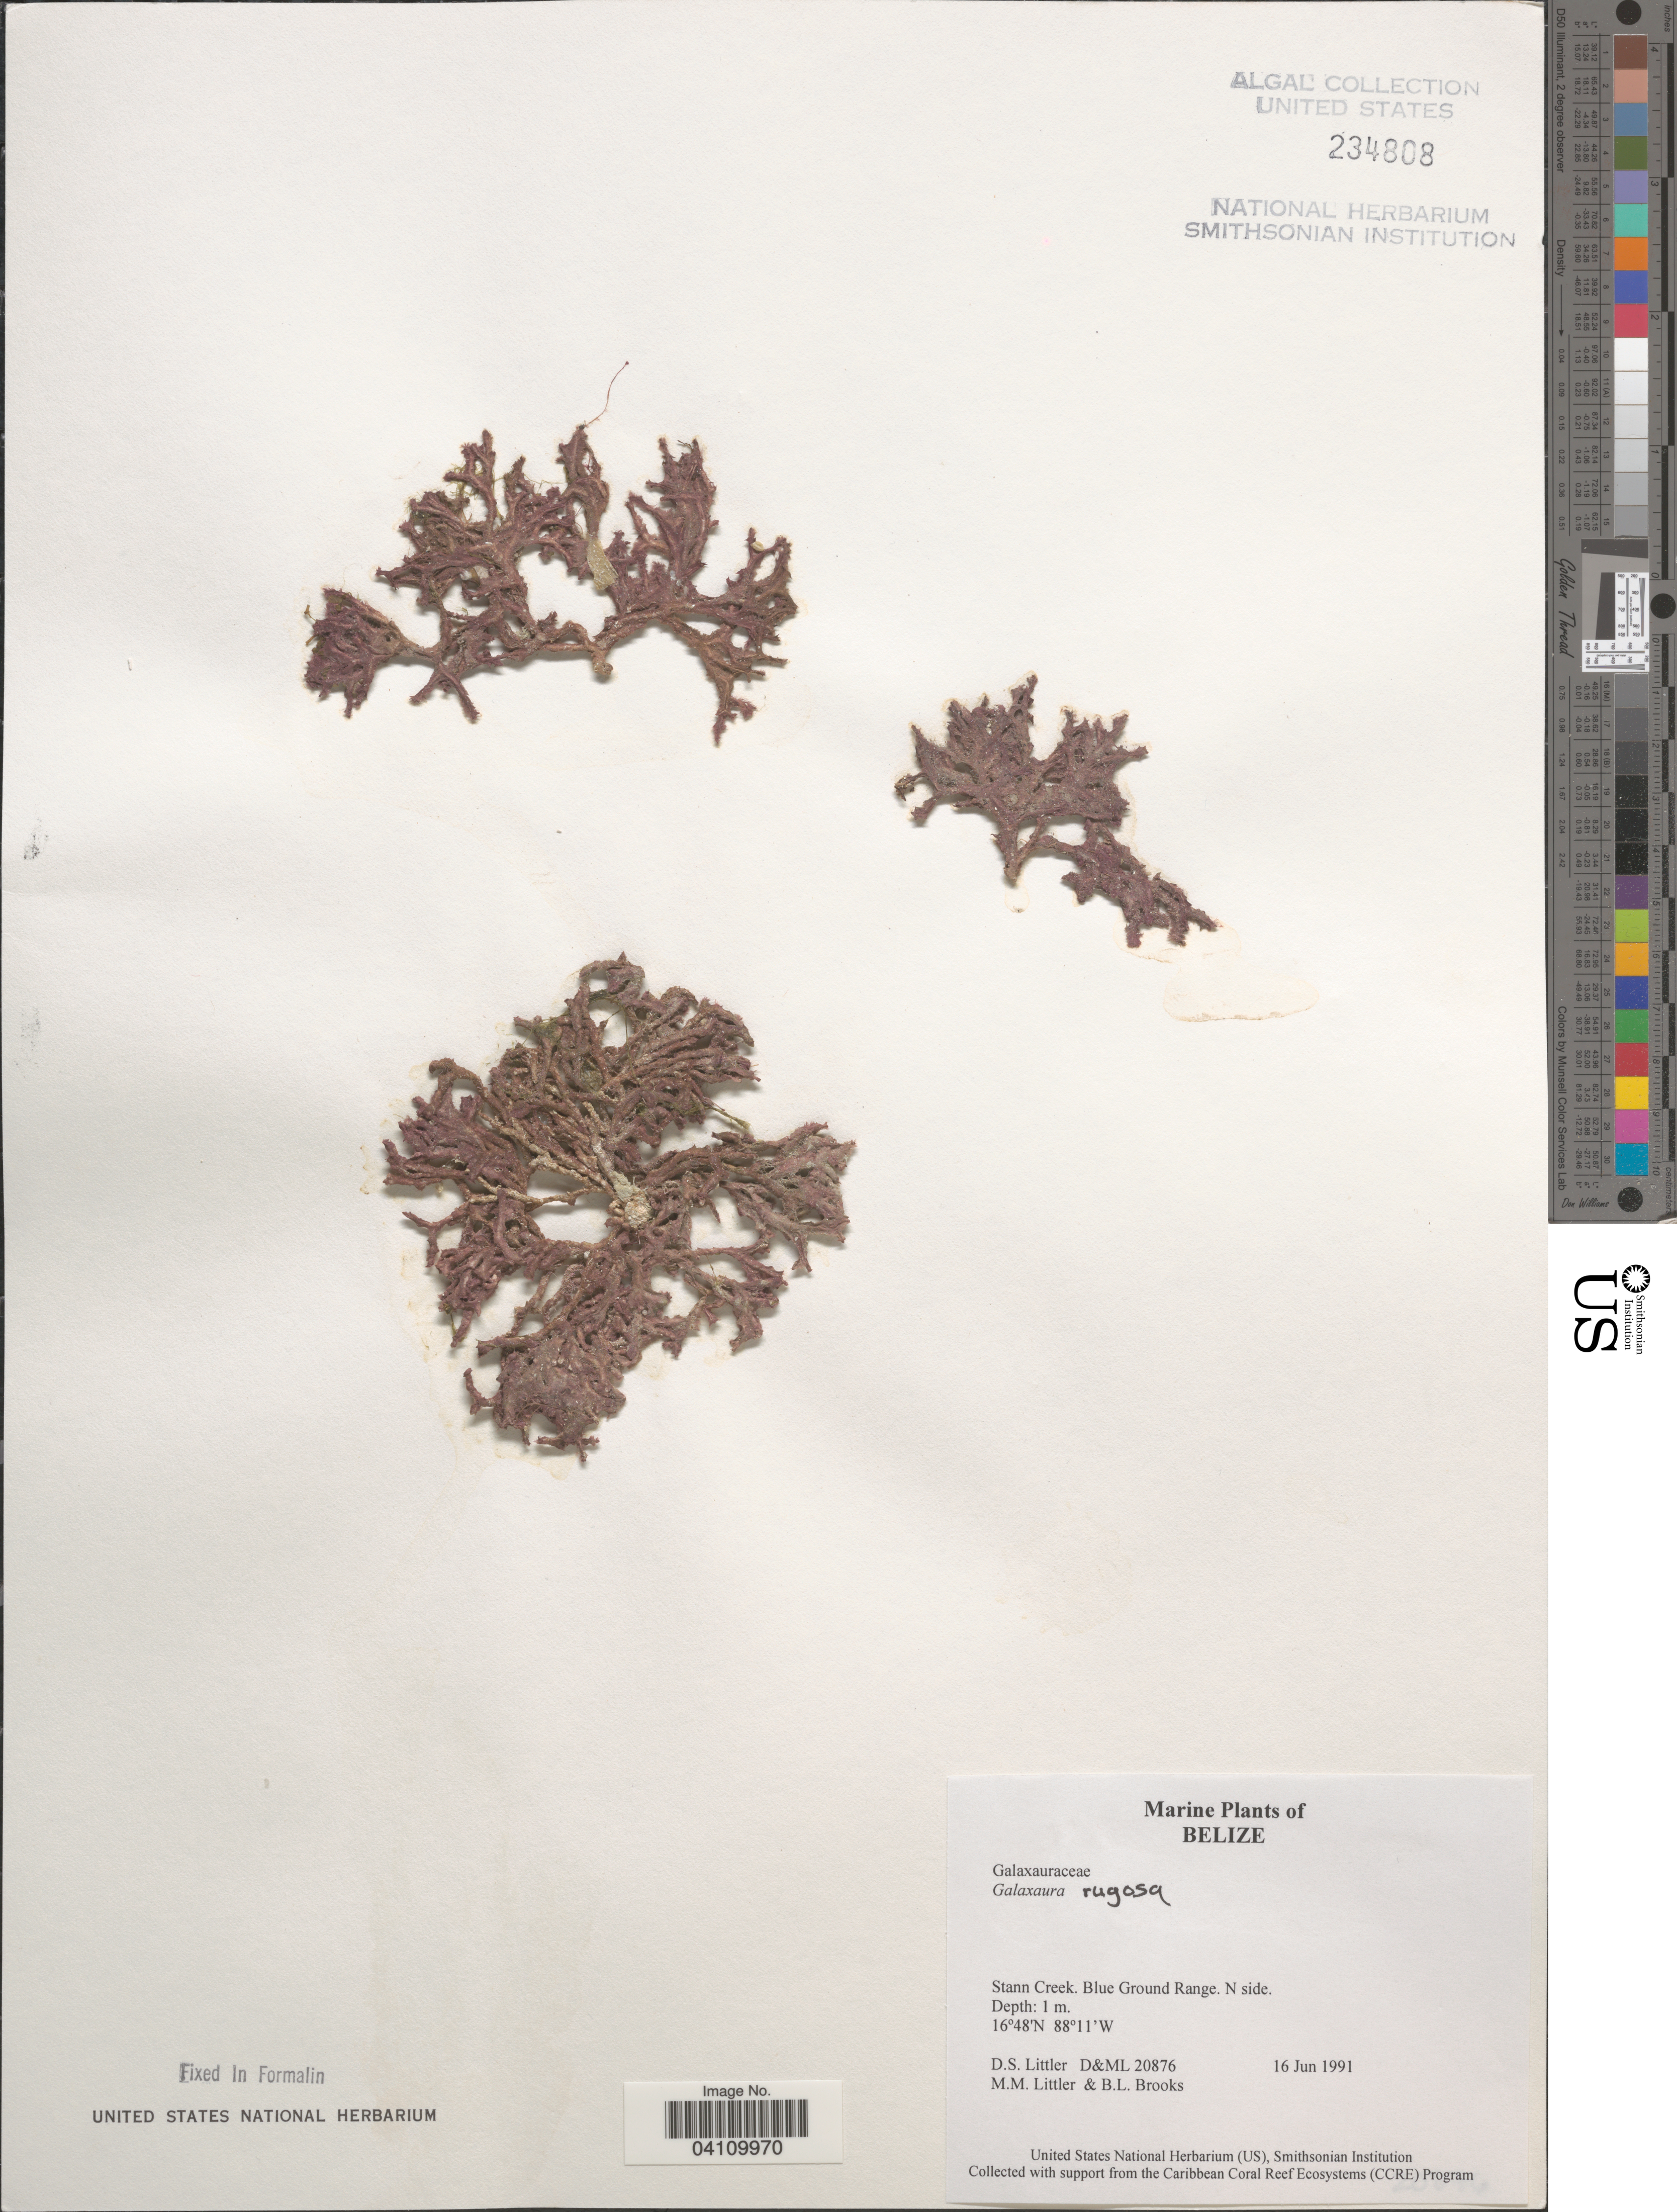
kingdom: Plantae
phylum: Rhodophyta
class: Florideophyceae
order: Nemaliales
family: Galaxauraceae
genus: Galaxaura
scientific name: Galaxaura rugosa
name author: (Ellis & Sol.) J.V.Lamouroux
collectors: D. S. Littler & B. Brooks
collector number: D&ML 20876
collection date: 1991-06-16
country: Belize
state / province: Stann Creek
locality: Blue Ground Range. N side.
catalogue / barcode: US 234808